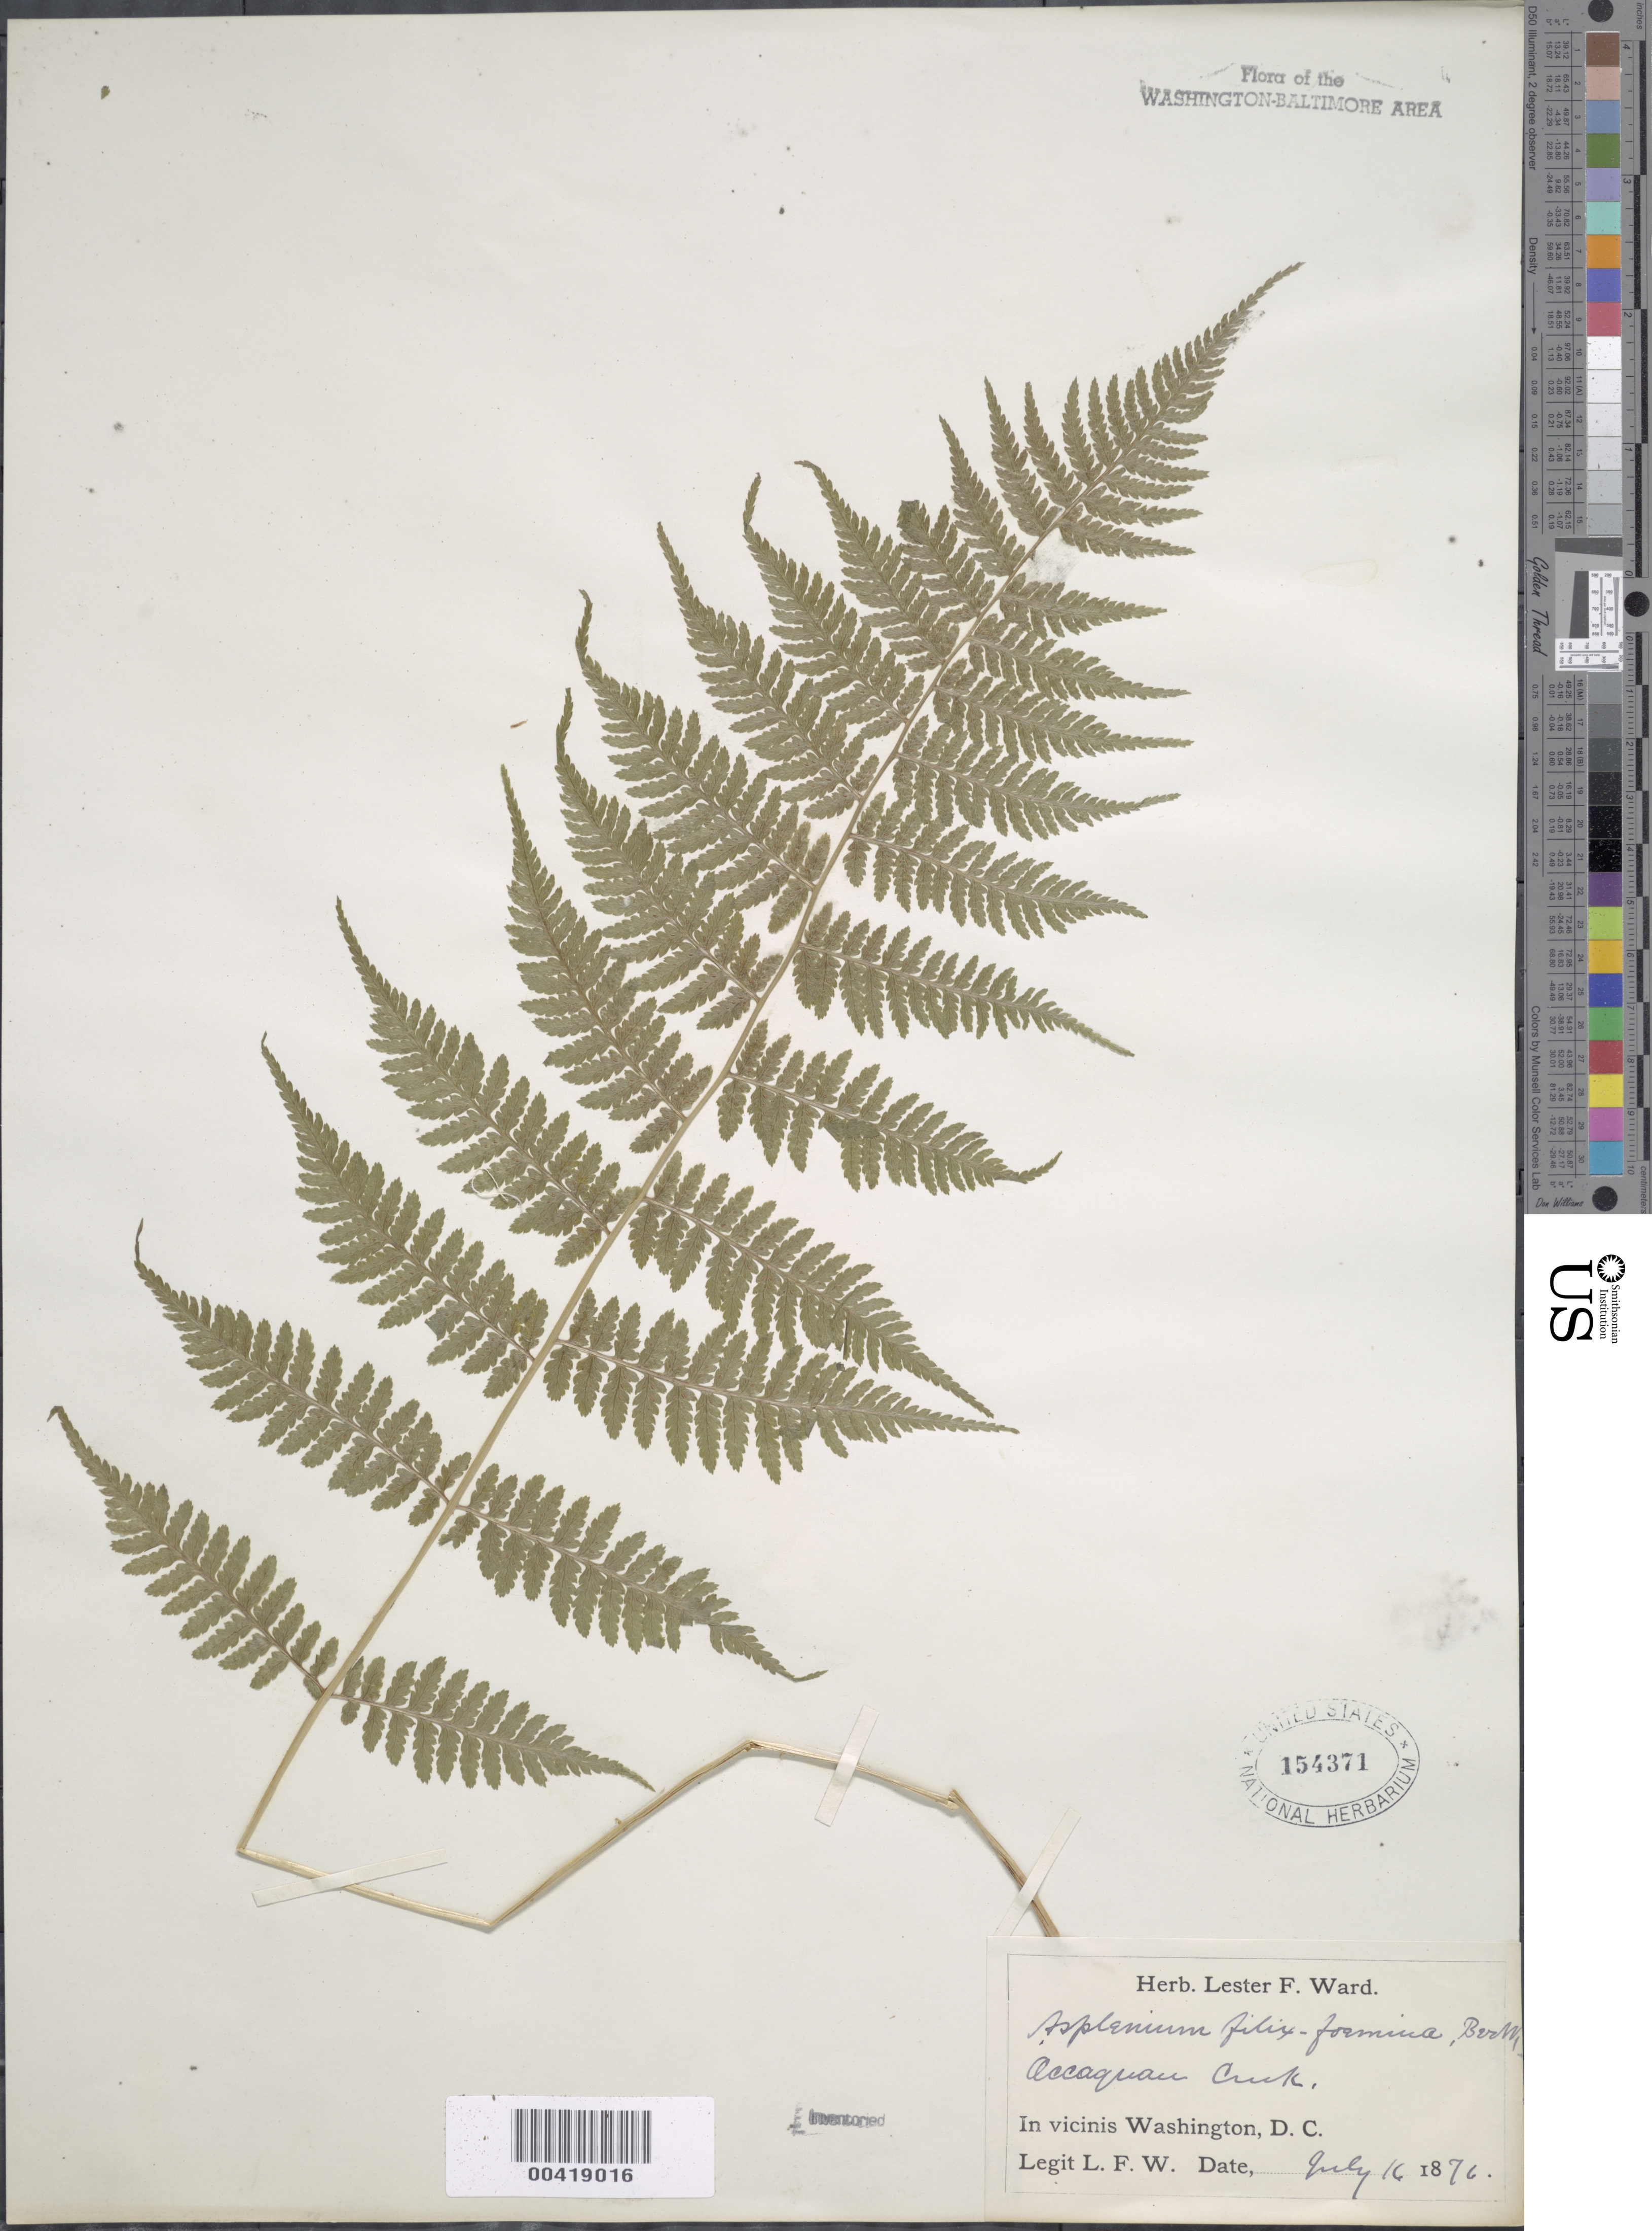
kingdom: Plantae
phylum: Tracheophyta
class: Polypodiopsida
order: Polypodiales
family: Athyriaceae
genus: Athyrium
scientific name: Athyrium filix-femina var. asplenioides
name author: (Michx.) Farw.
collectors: L. F. Ward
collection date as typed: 16 Jul 1876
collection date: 1876-07-16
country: United States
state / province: Virginia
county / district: Prince William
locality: Occoquan Creek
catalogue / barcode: US 154371